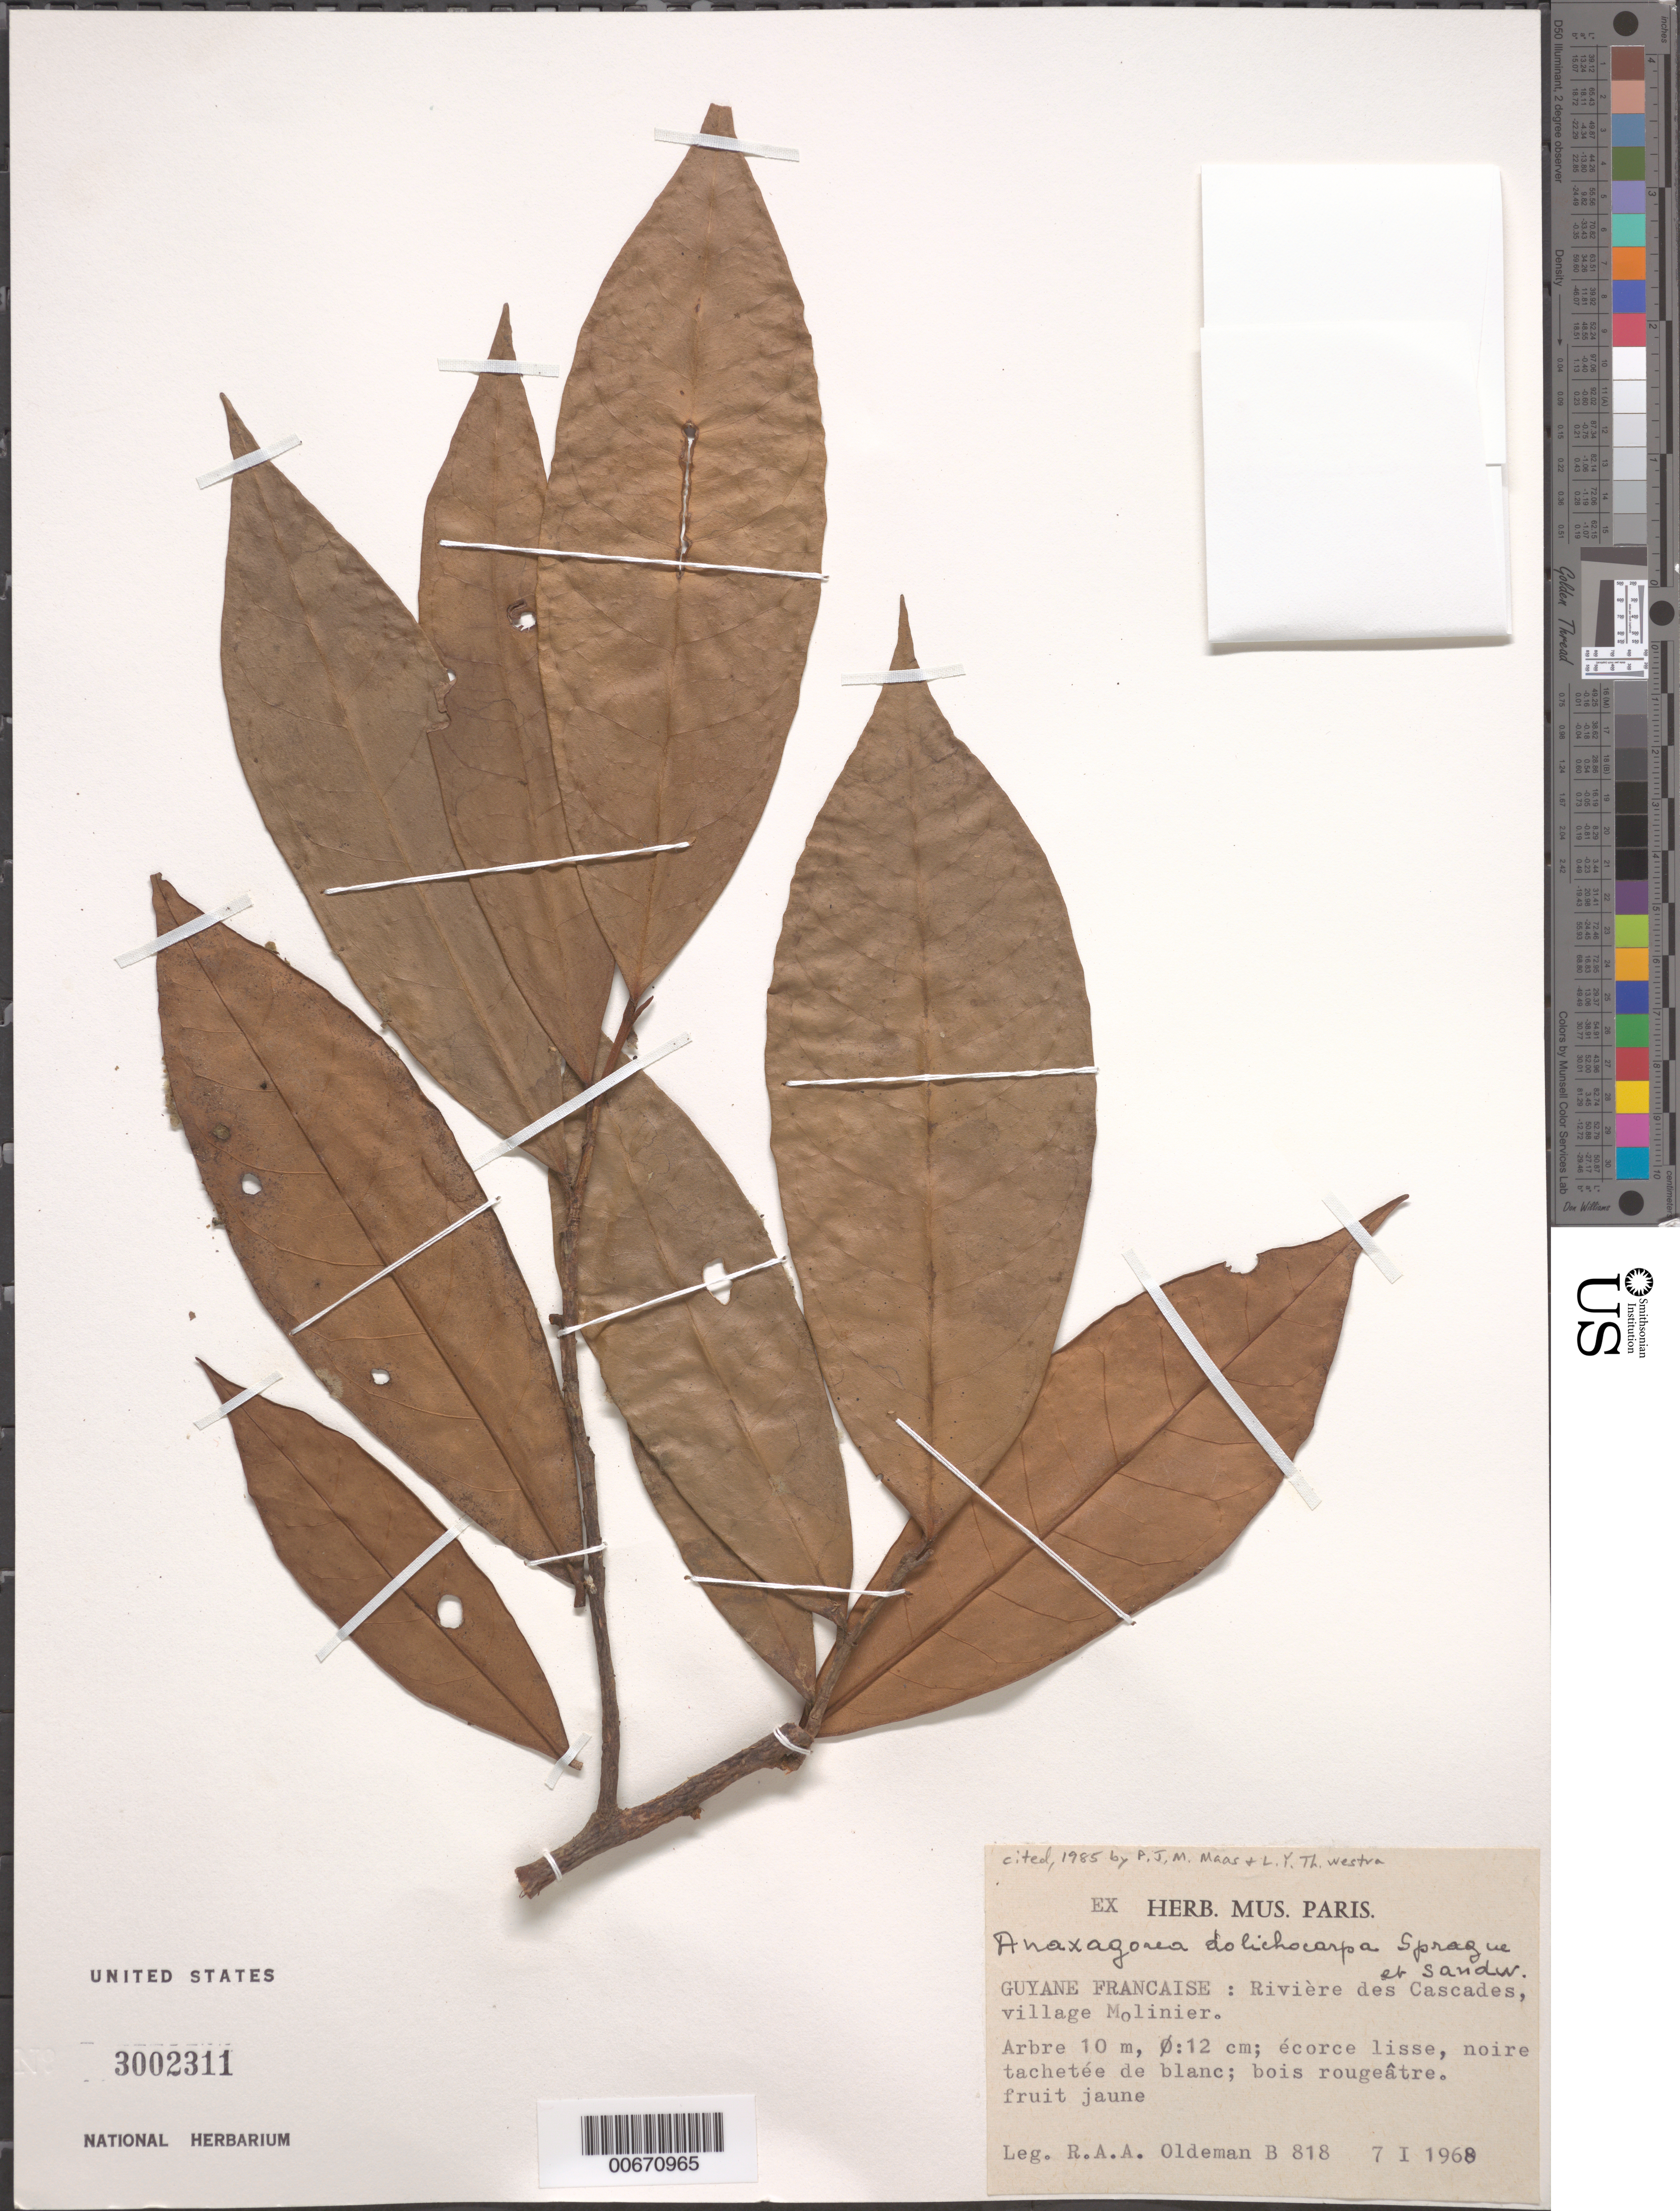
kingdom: Plantae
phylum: Tracheophyta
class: Magnoliopsida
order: Magnoliales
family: Annonaceae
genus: Anaxagorea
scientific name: Anaxagorea dolichocarpa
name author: Sprague & Sandwith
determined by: Maas, P. J.; Westra, L. Y.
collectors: R. Oldeman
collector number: B 818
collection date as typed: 7-Jan-68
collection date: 1968-01-07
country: French Guiana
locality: Rivière des Cascades, village Molinier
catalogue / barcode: US 3002311